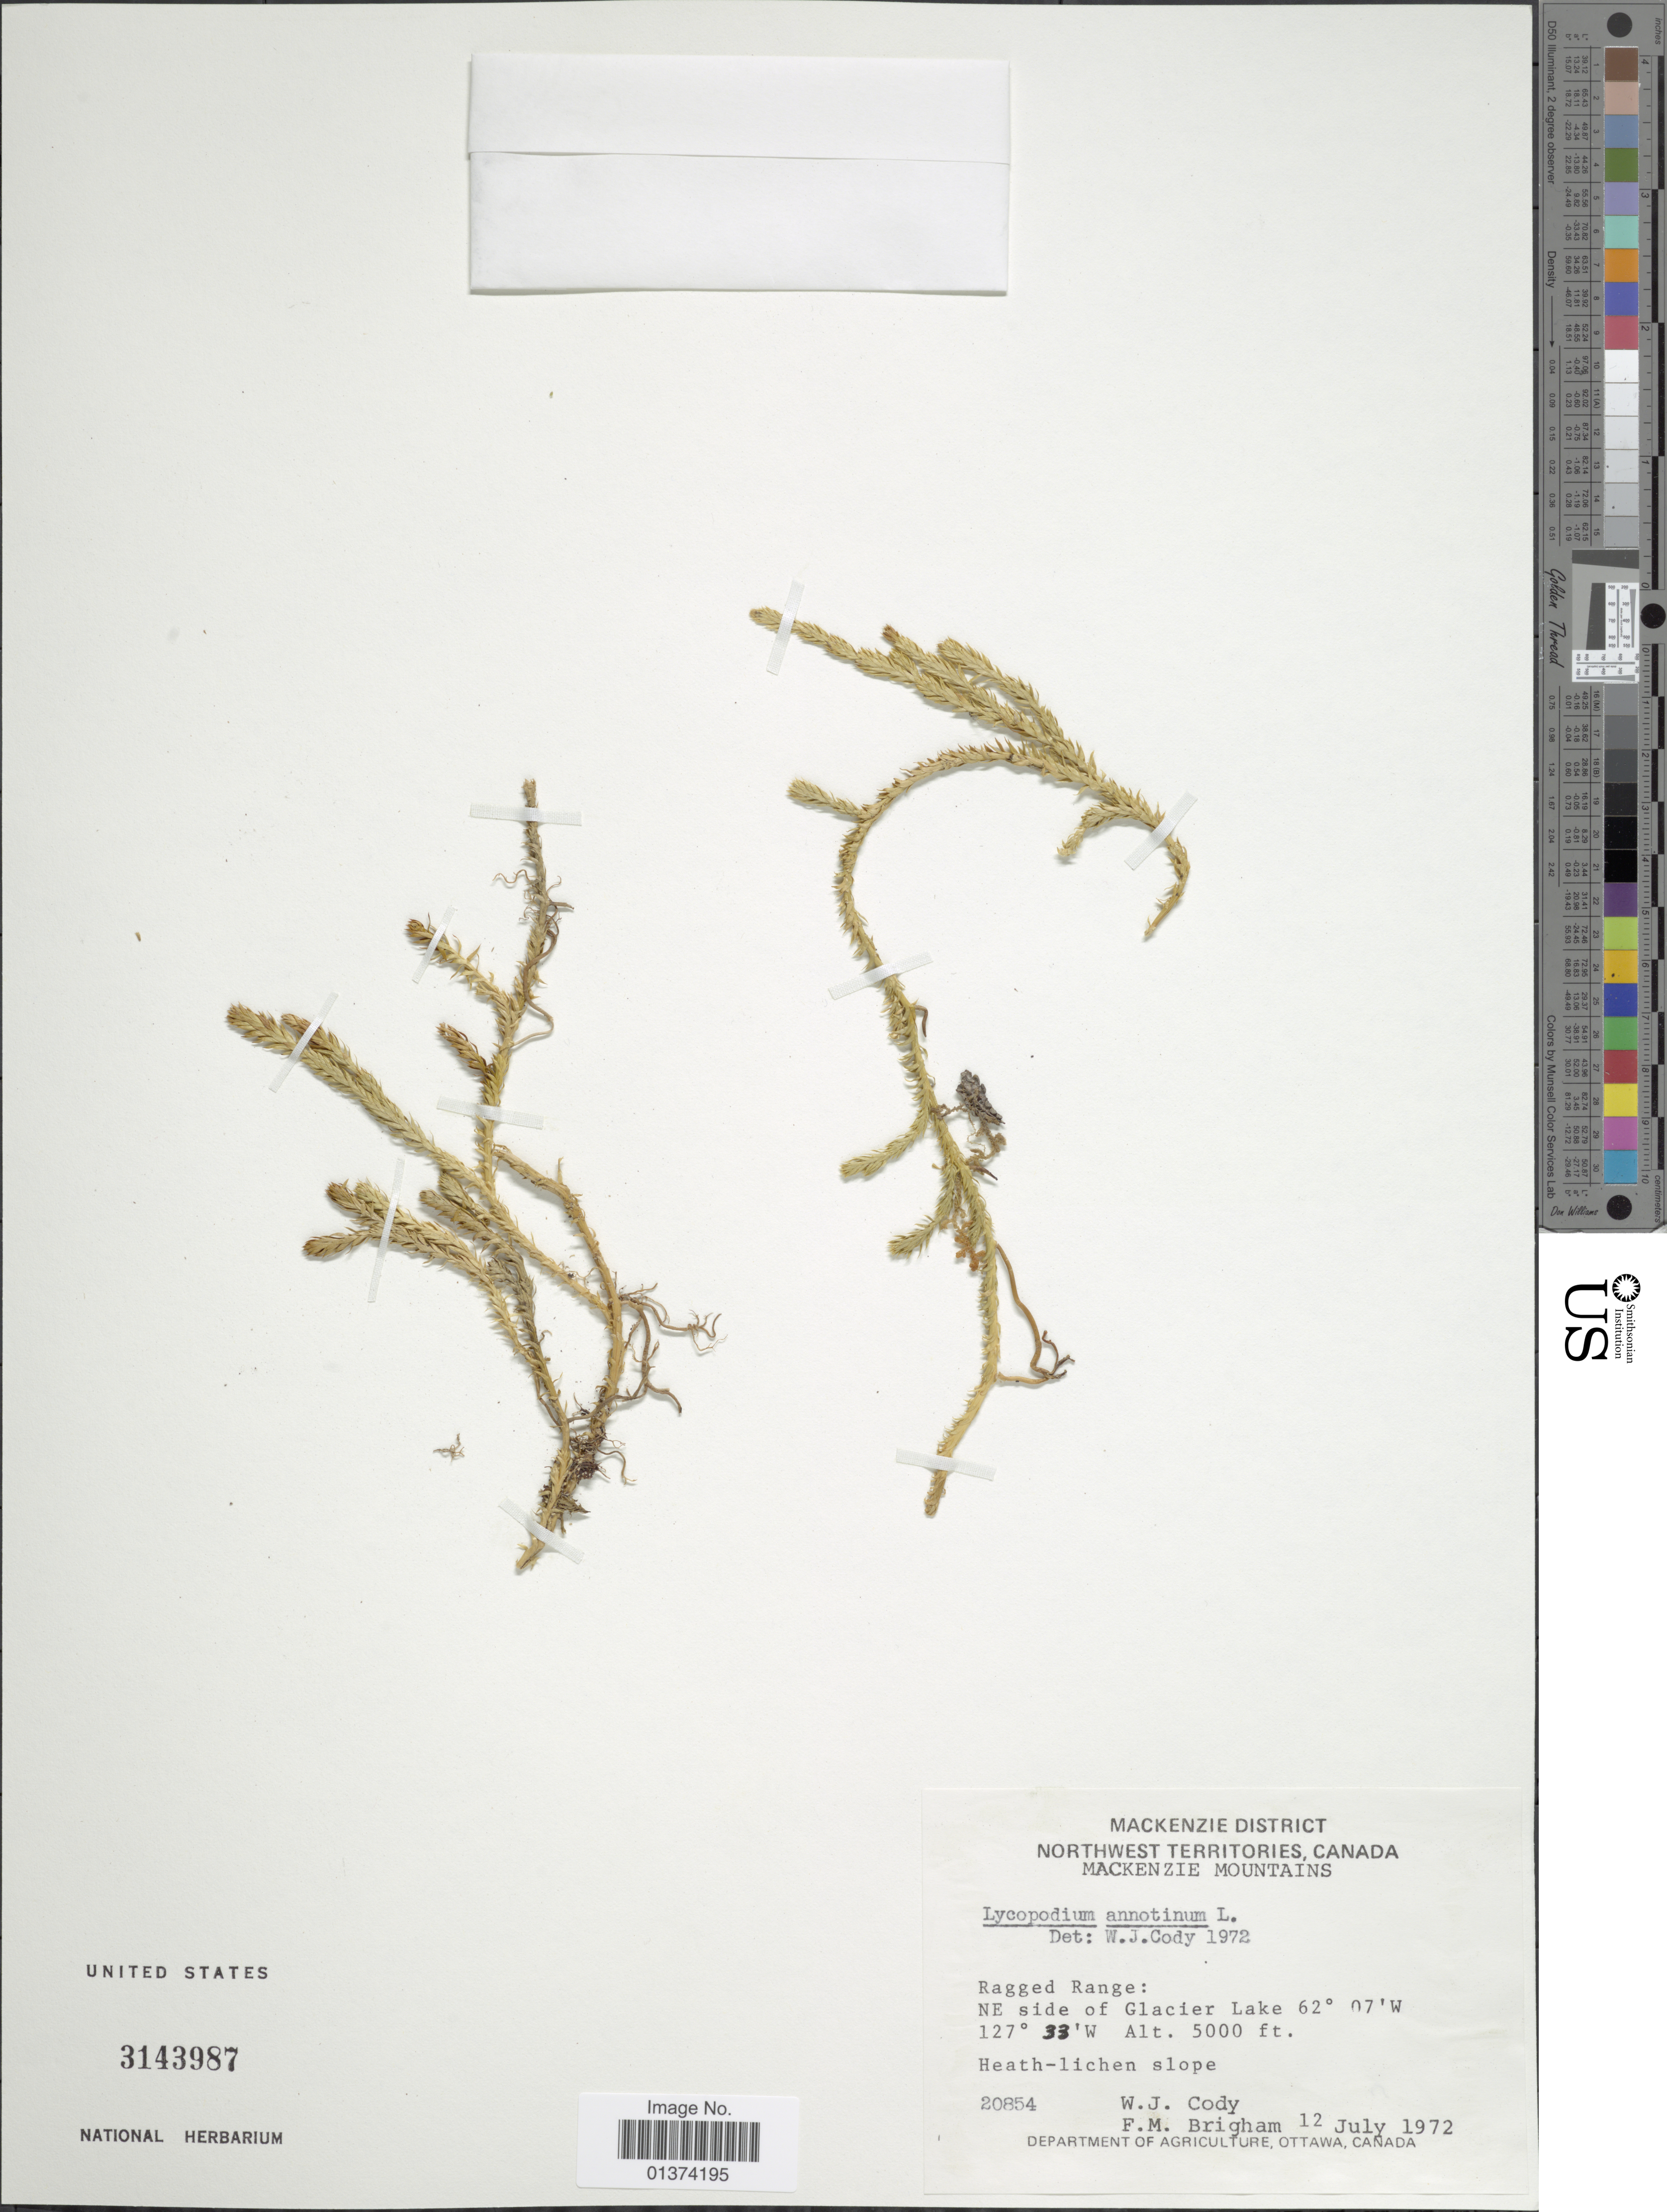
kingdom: Plantae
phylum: Tracheophyta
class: Lycopodiopsida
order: Lycopodiales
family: Lycopodiaceae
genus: Spinulum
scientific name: Spinulum annotinum subsp. annotinum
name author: (L.) A. Haines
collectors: W. Cody & F. Brigham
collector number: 20854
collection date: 1972-07-12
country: Canada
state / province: Northwest Territories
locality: Mackenzie District, Mackenzie Mountains, Ragged Range: NE side of Glacier Lake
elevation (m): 1524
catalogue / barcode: US 3143987